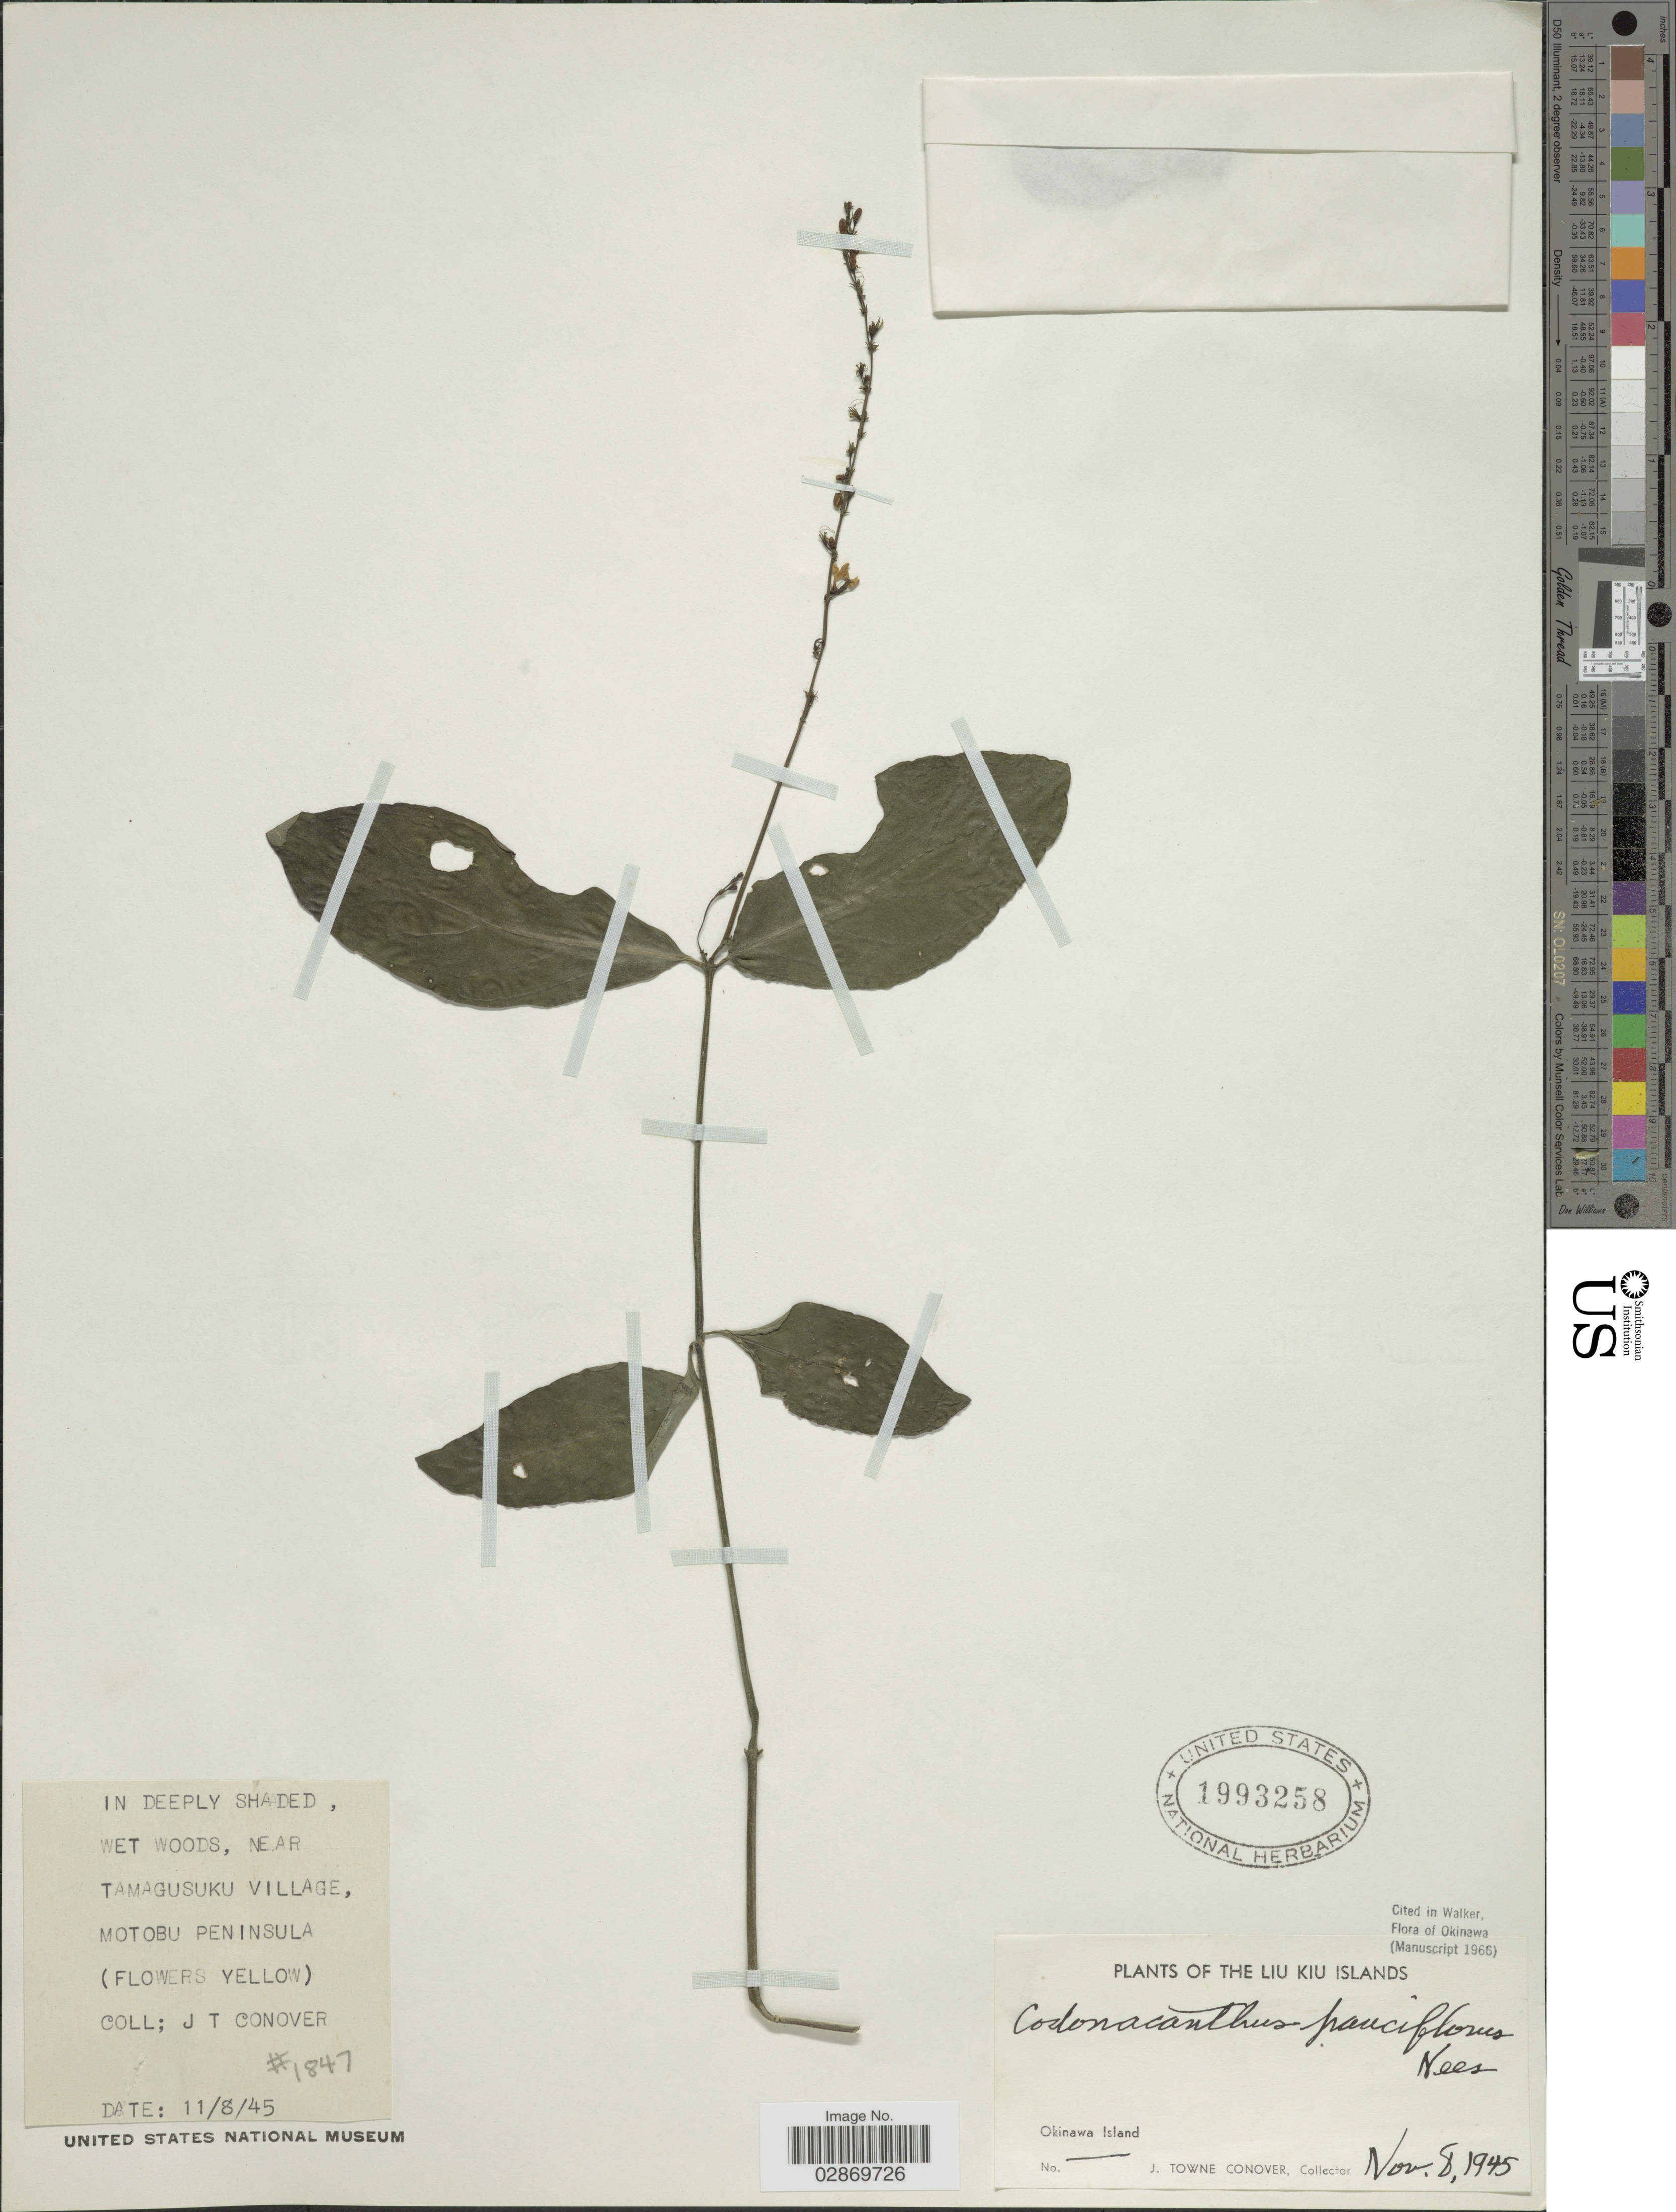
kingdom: Plantae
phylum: Tracheophyta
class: Magnoliopsida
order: Lamiales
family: Acanthaceae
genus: Codonacanthus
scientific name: Codonacanthus pauciflorus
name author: (Nees) Nees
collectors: J. T. Conover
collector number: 1847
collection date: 1945-11-08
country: Japan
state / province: Okinawa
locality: Liu Kiu Islands, Okinawa Island, near Tamagusuku Village, Motobu Peninsula.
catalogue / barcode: US 1993258